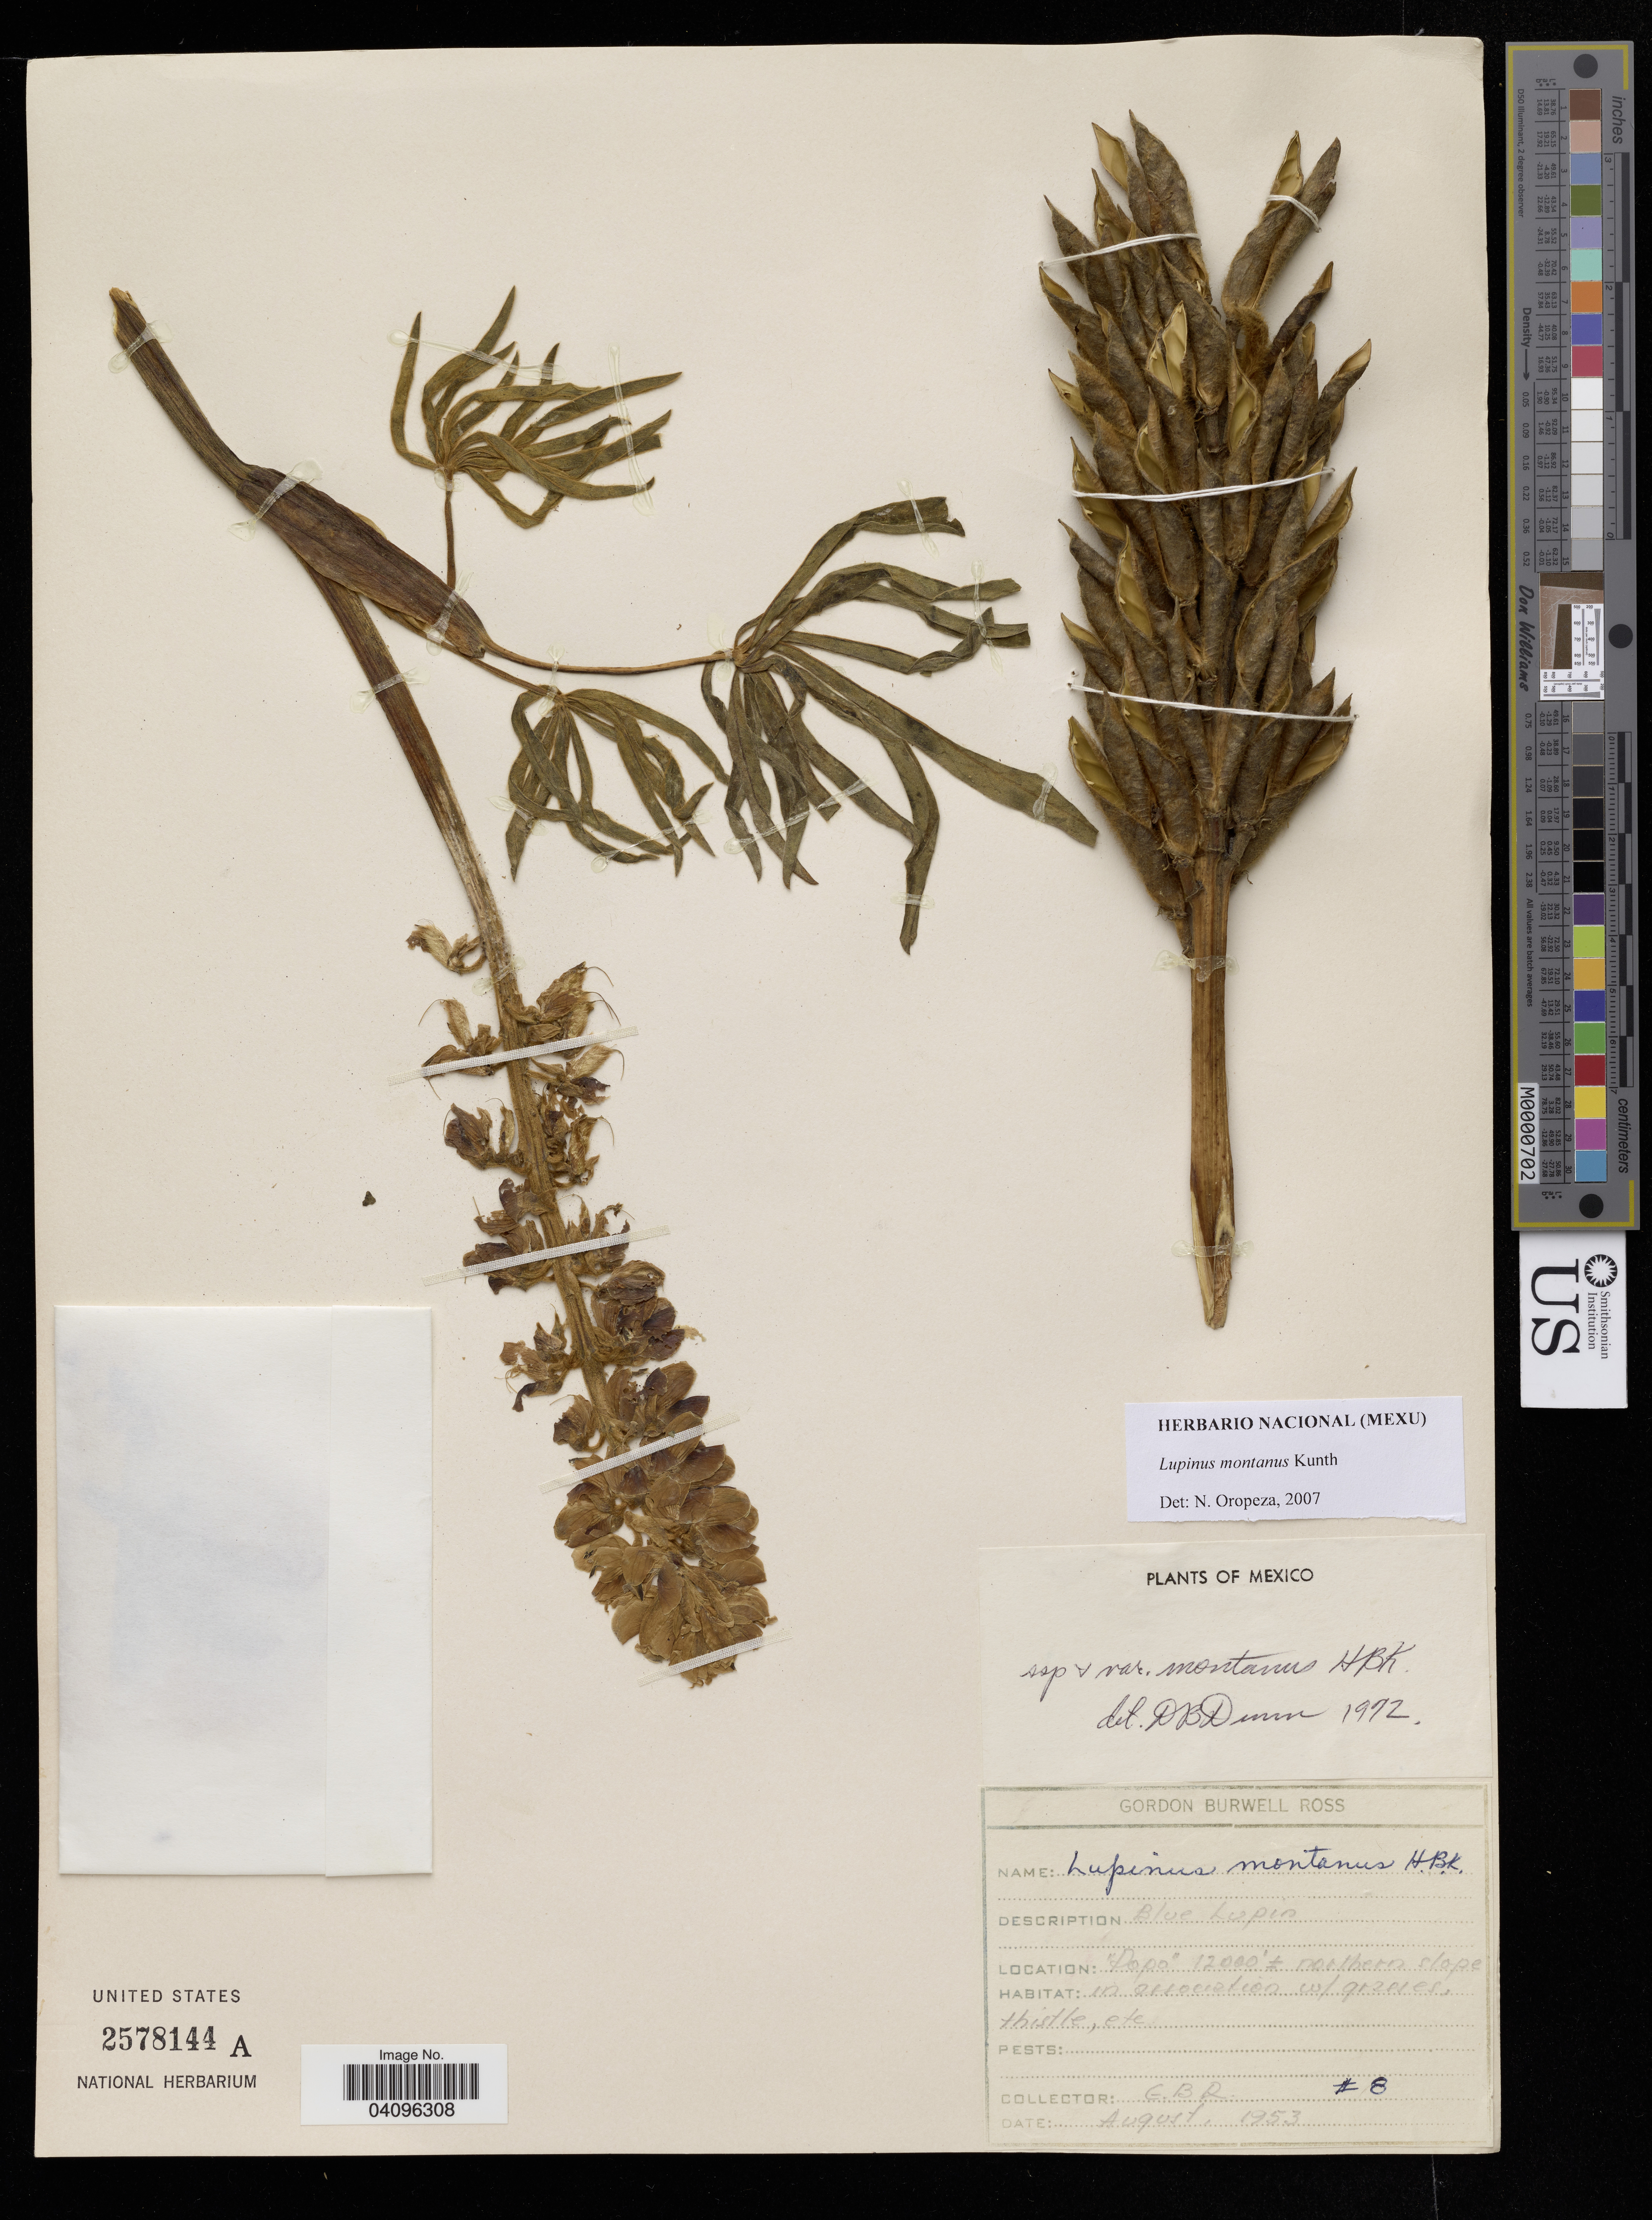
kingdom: Plantae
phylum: Tracheophyta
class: Magnoliopsida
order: Fabales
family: Fabaceae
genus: Lupinus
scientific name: Lupinus montanus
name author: Kunth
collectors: G. B. Ross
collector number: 8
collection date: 1953-08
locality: Northern slope.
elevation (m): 3658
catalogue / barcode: US 2578144A